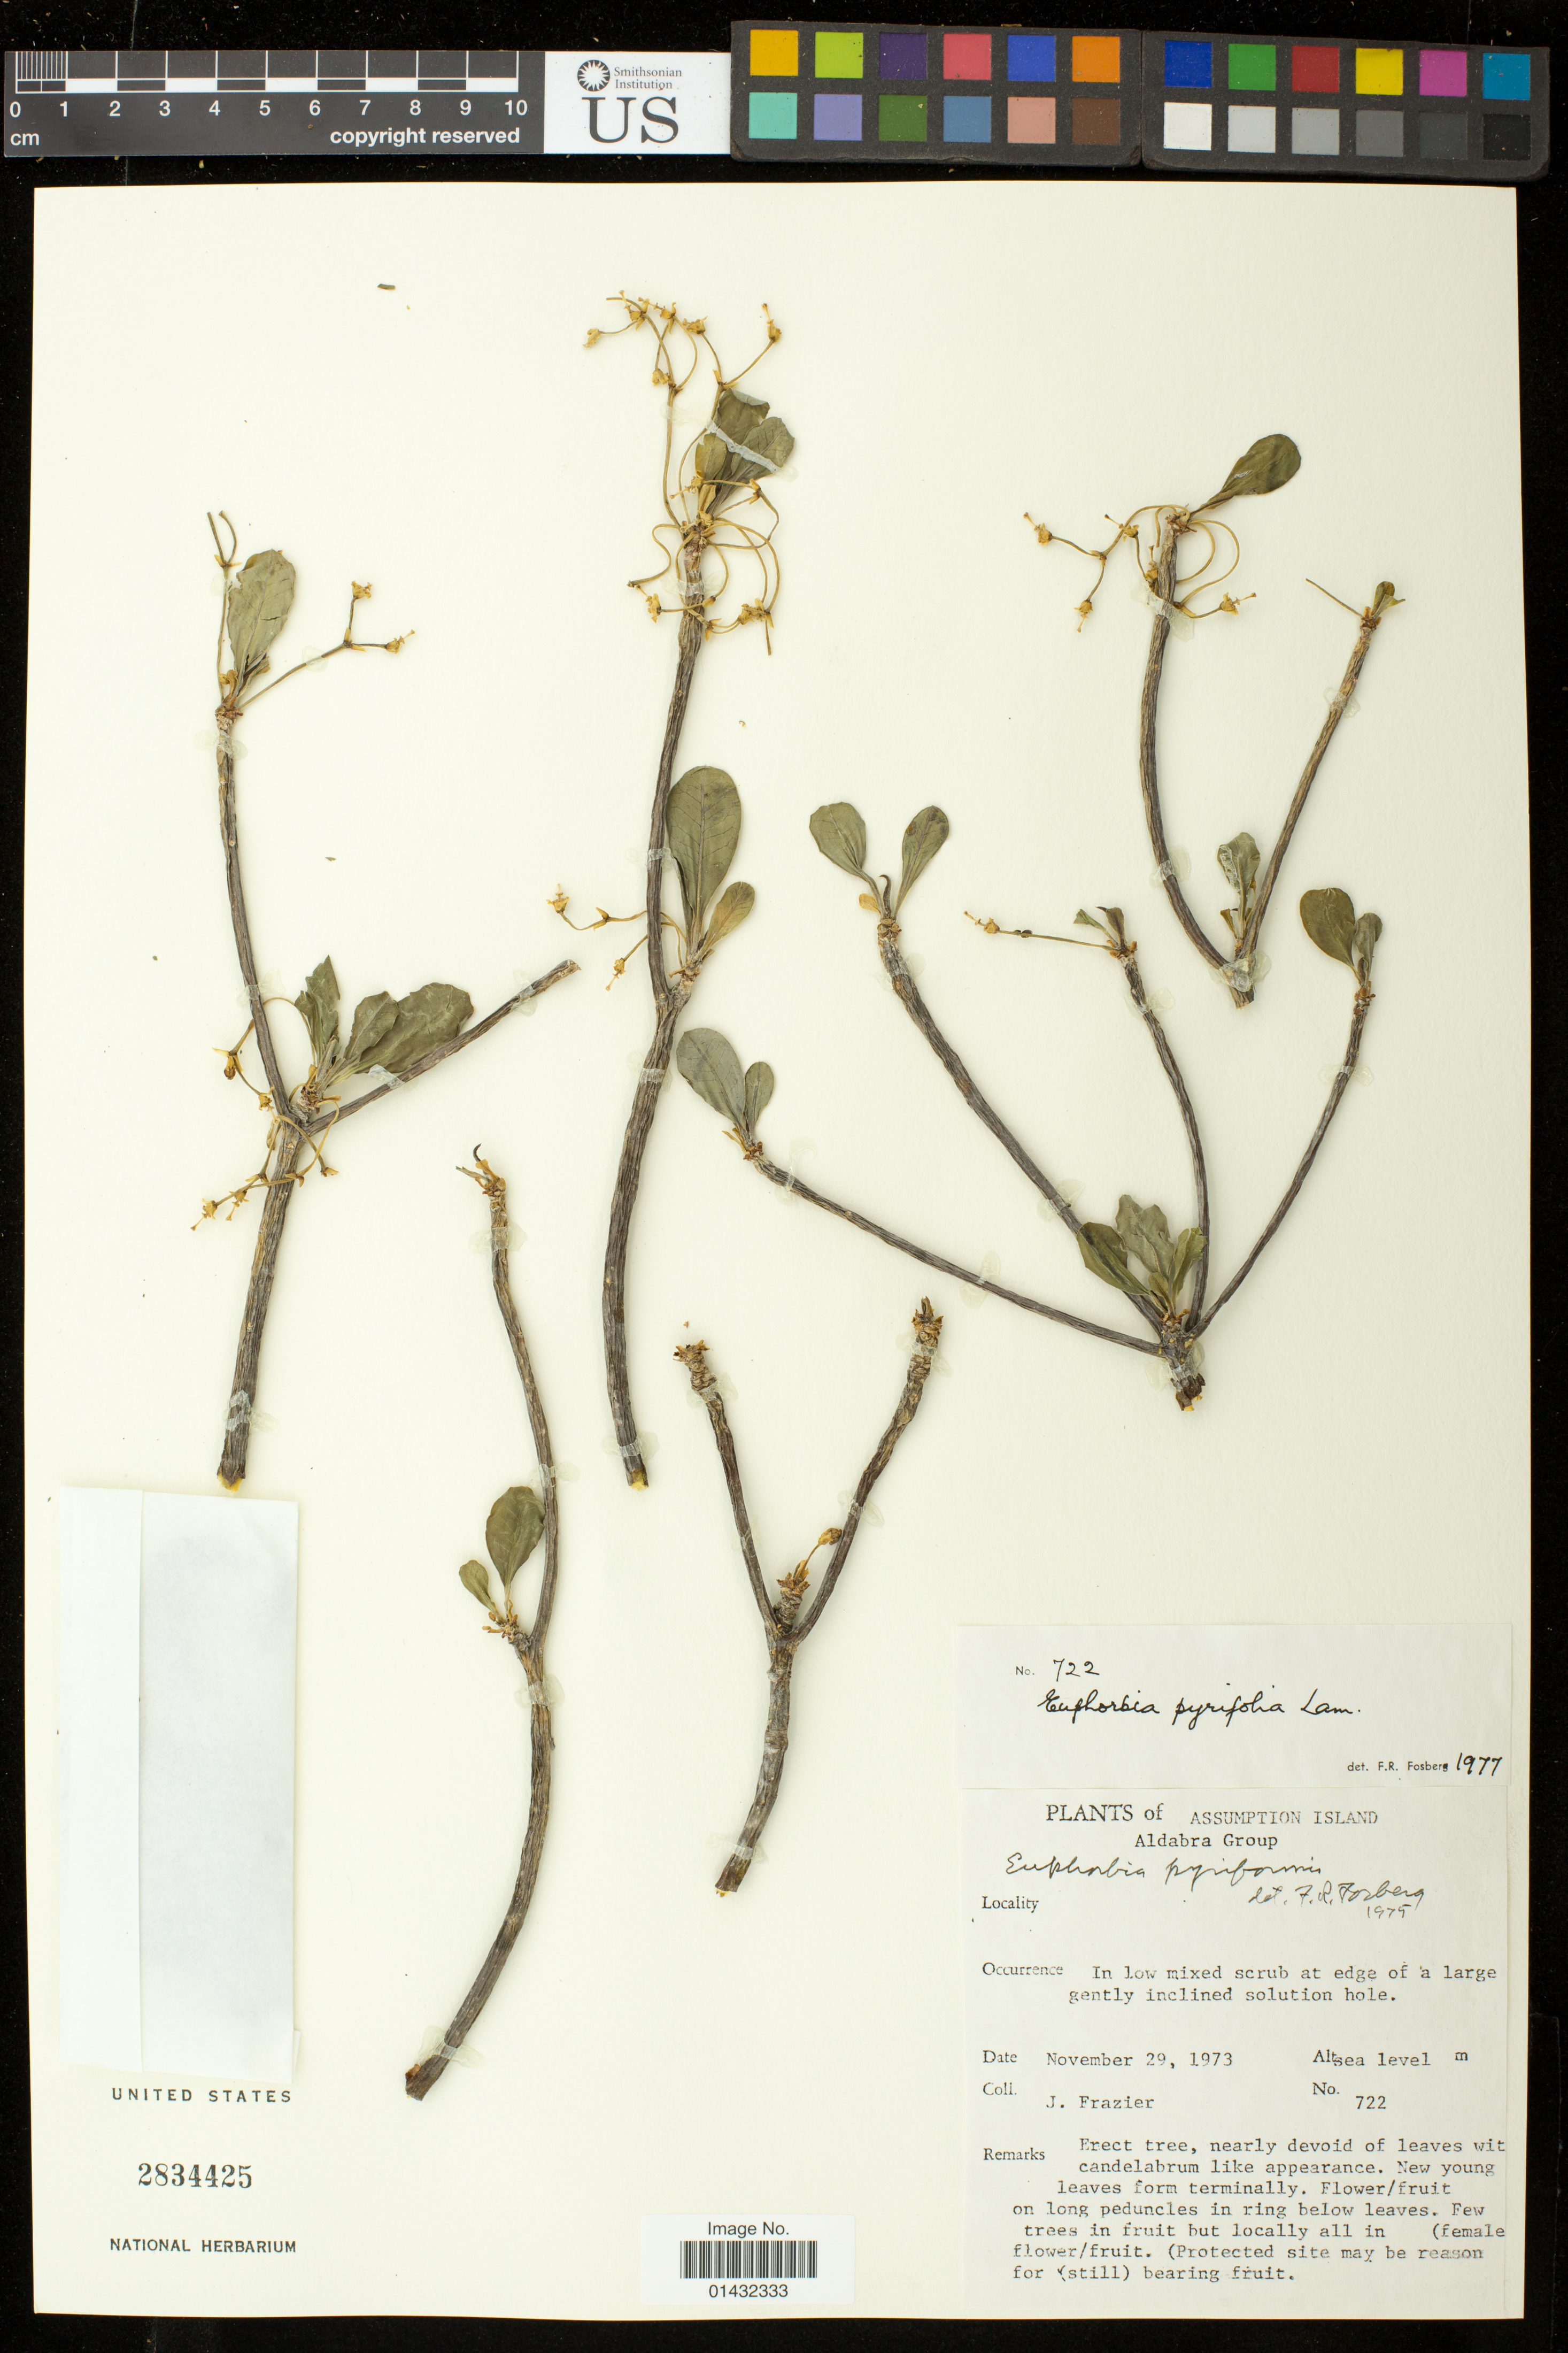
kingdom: Plantae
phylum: Tracheophyta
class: Magnoliopsida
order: Malpighiales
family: Euphorbiaceae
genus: Euphorbia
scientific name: Euphorbia pyrifolia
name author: Lam.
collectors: J. Frazier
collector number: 722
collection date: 1973-11-29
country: Seychelles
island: Assumption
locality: Aldabra Group, Assumption Island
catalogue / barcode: US 2834425